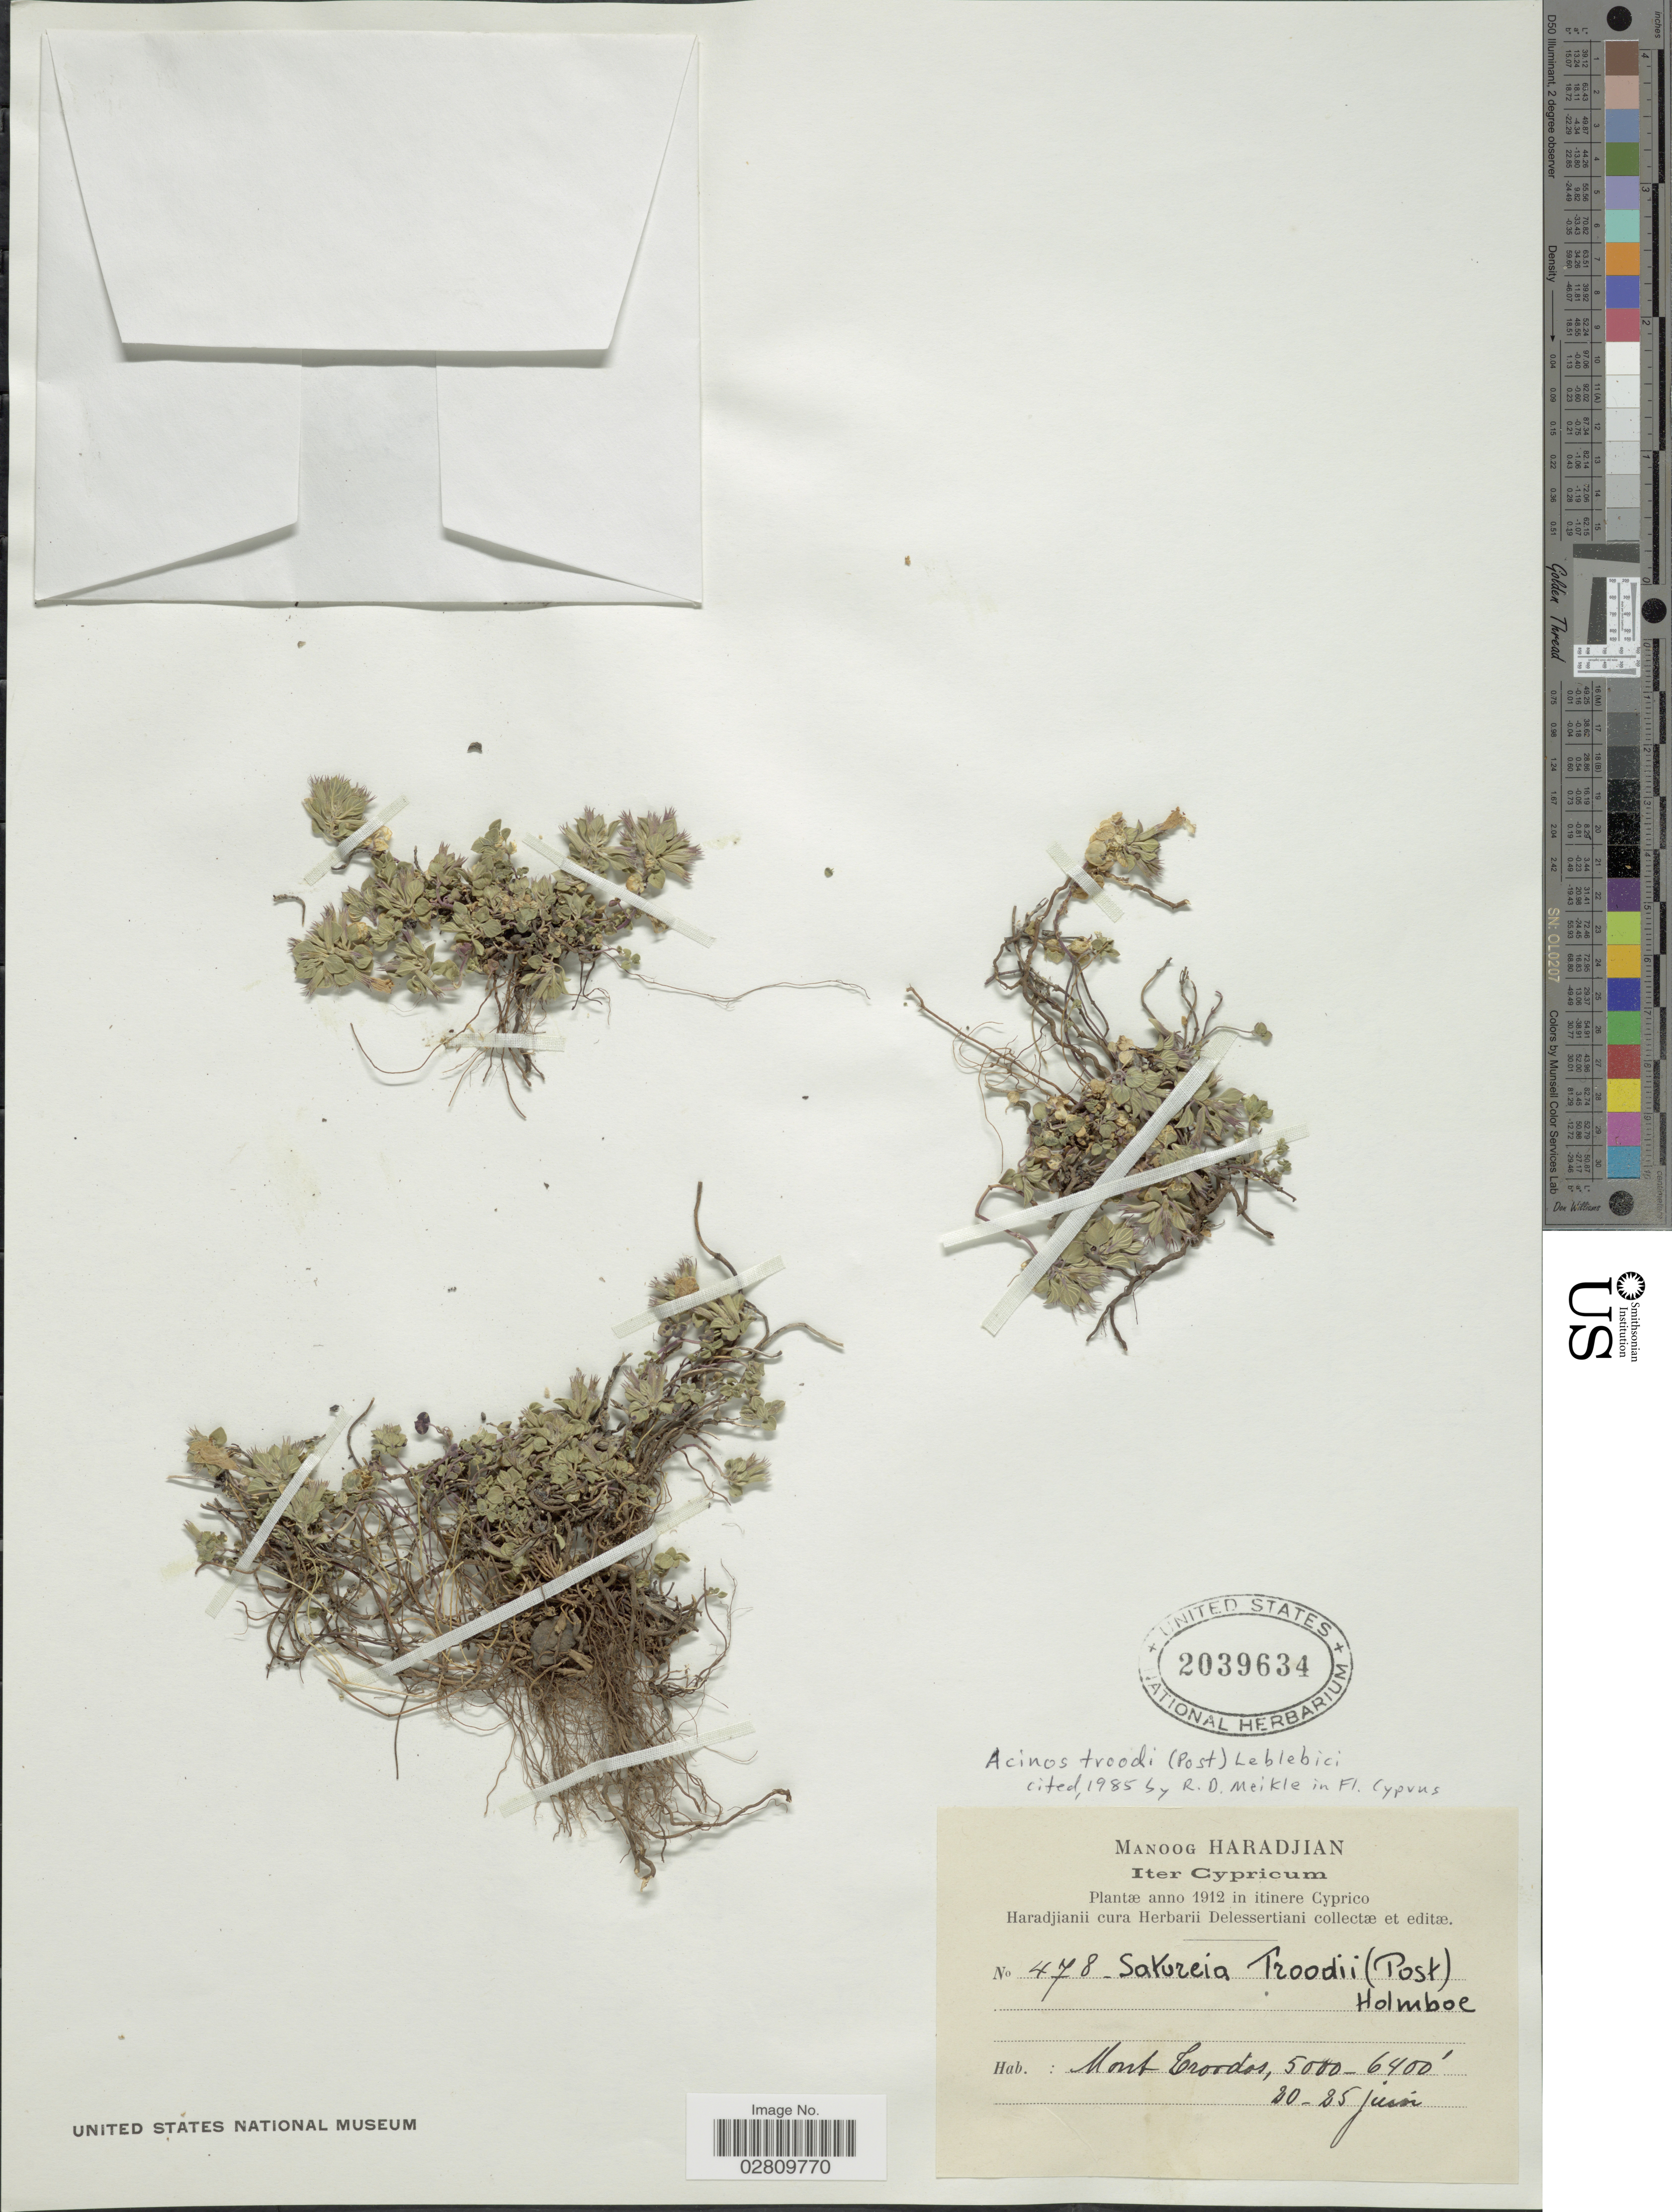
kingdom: Plantae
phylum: Tracheophyta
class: Magnoliopsida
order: Lamiales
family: Lamiaceae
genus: Acinos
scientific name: Acinos troodi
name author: (Post) Leblebici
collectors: M. Haradjian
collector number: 478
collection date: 1912-06-20/1912-06-25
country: Cyprus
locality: Iter Cypricum. Mont Troodos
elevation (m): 1524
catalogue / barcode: US 2039634